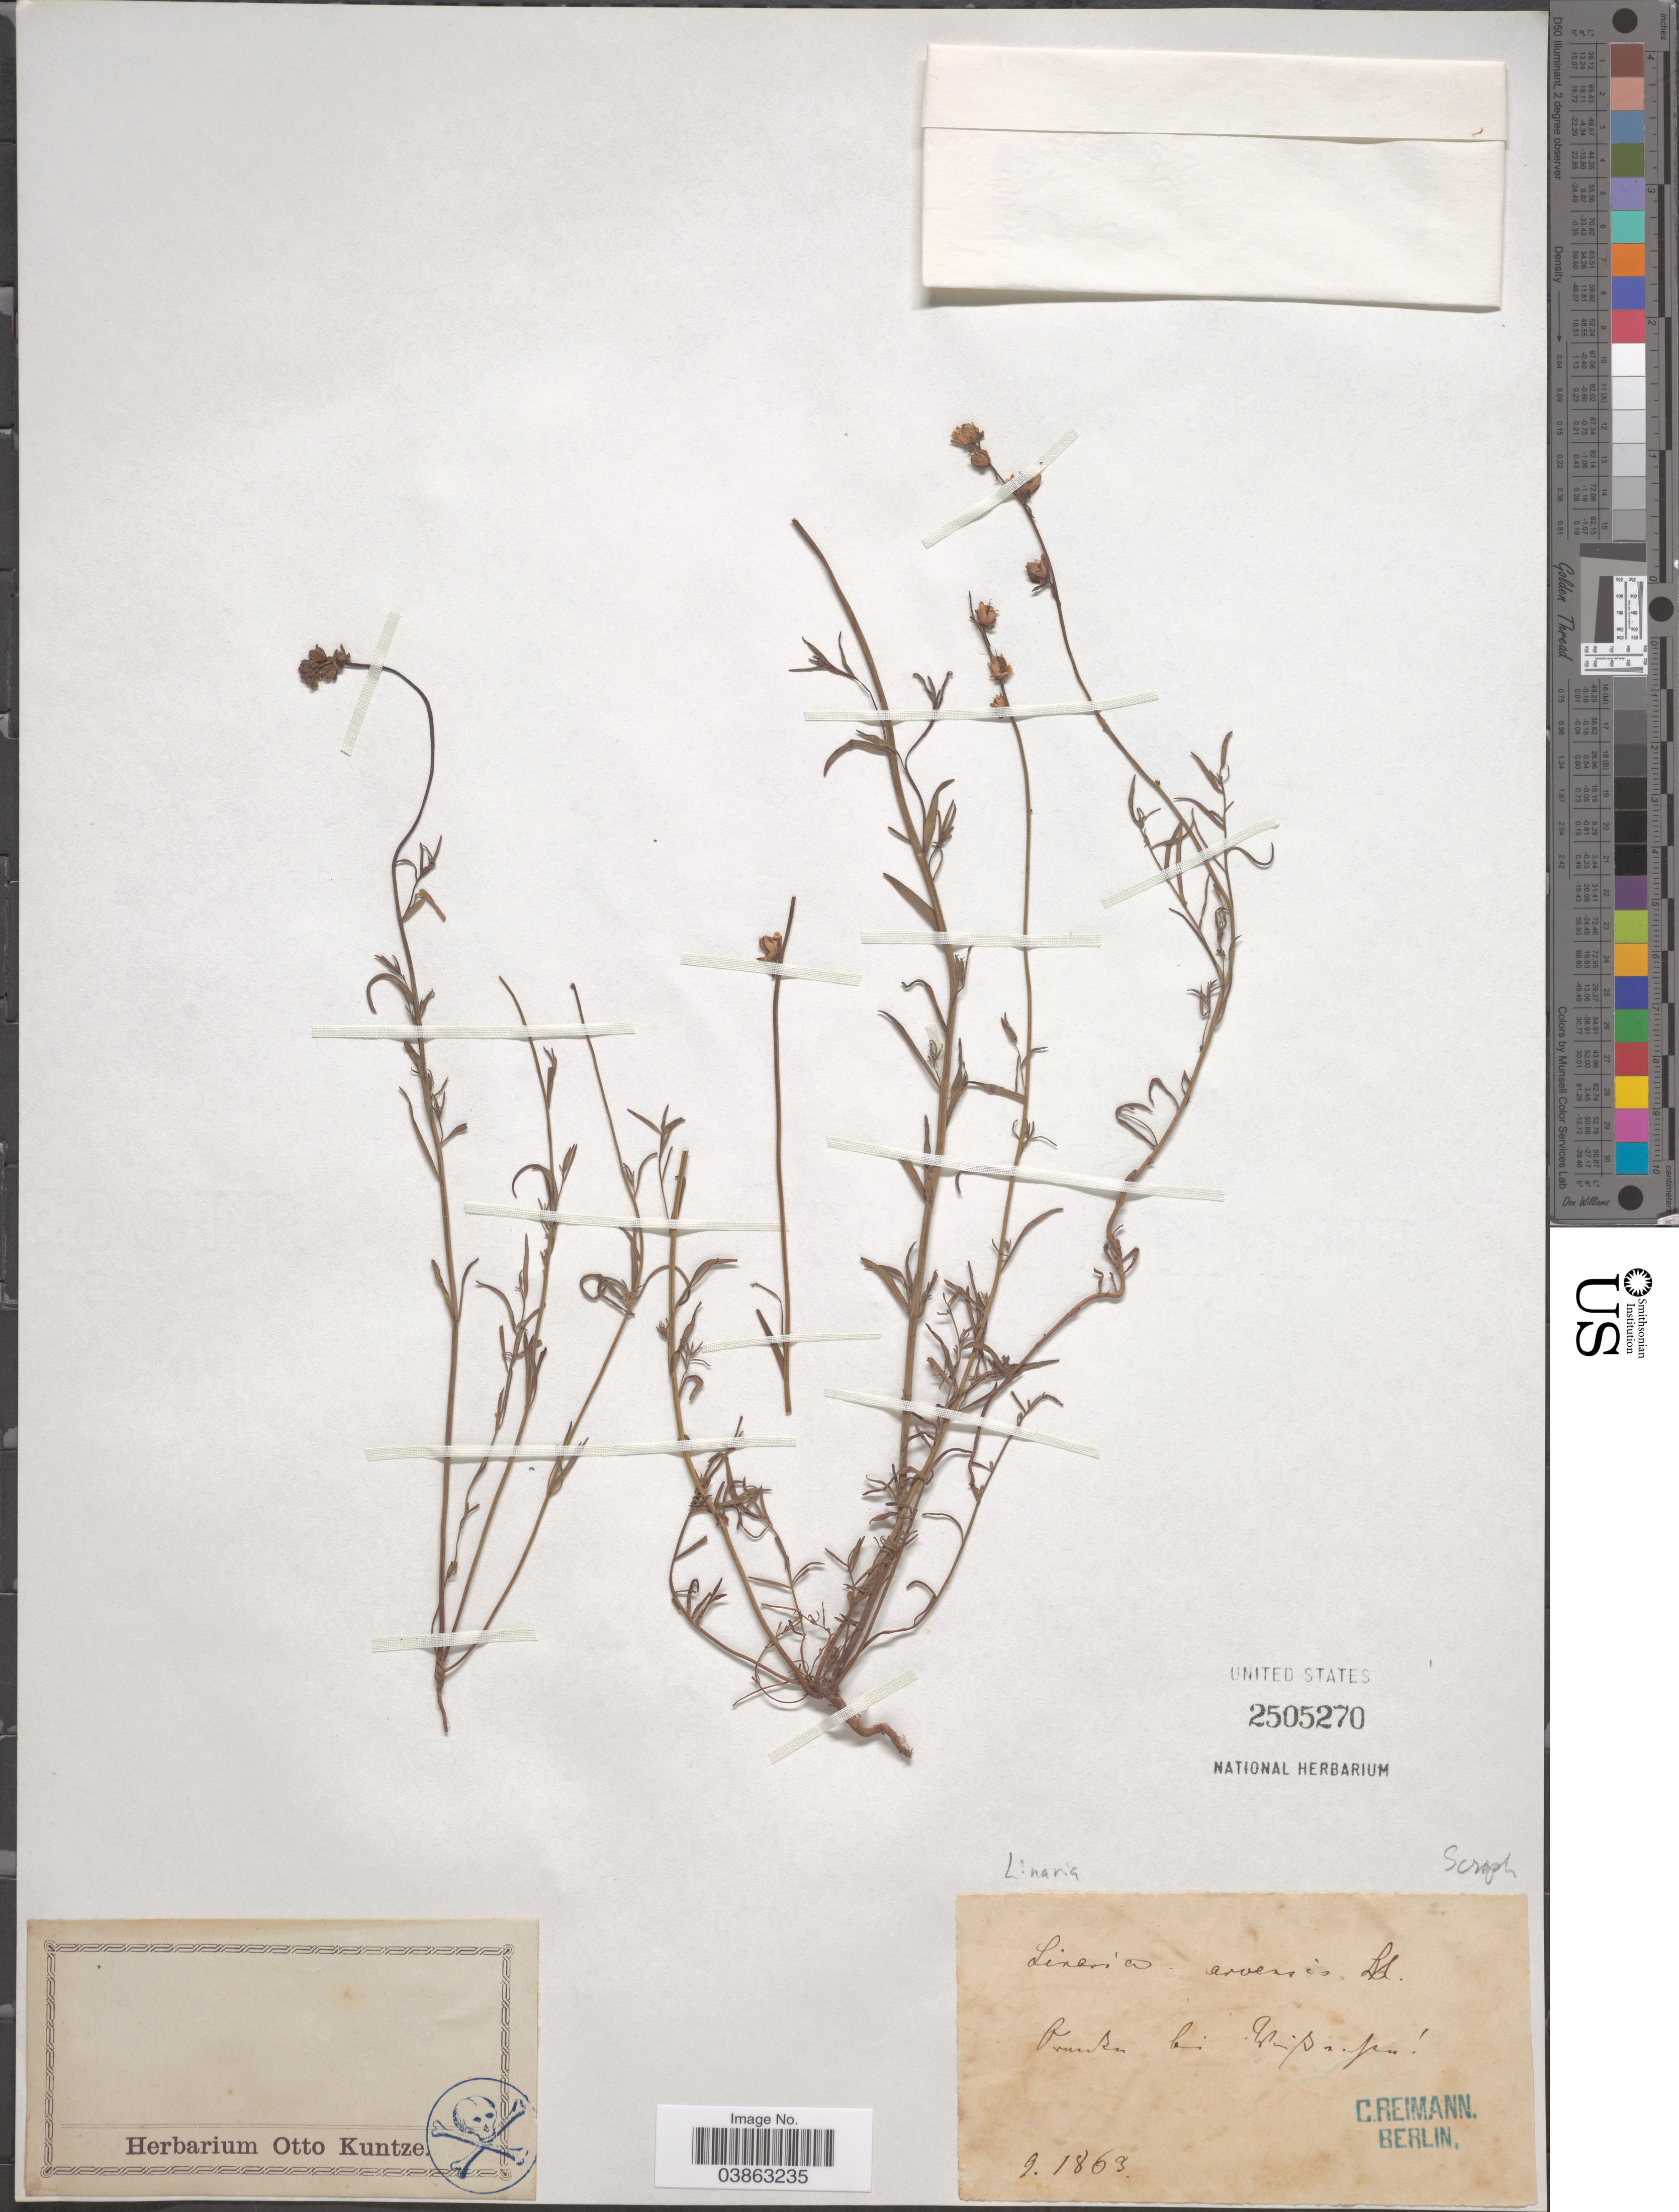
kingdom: Plantae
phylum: Tracheophyta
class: Magnoliopsida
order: Lamiales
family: Plantaginaceae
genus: Linaria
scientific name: Linaria arvensis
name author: (L.) Desf.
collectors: C. Reimann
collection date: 1863-09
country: Germany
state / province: Berlin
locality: Prunzen bei [illegible text] Pampu[illegible text]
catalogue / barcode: US 2505270